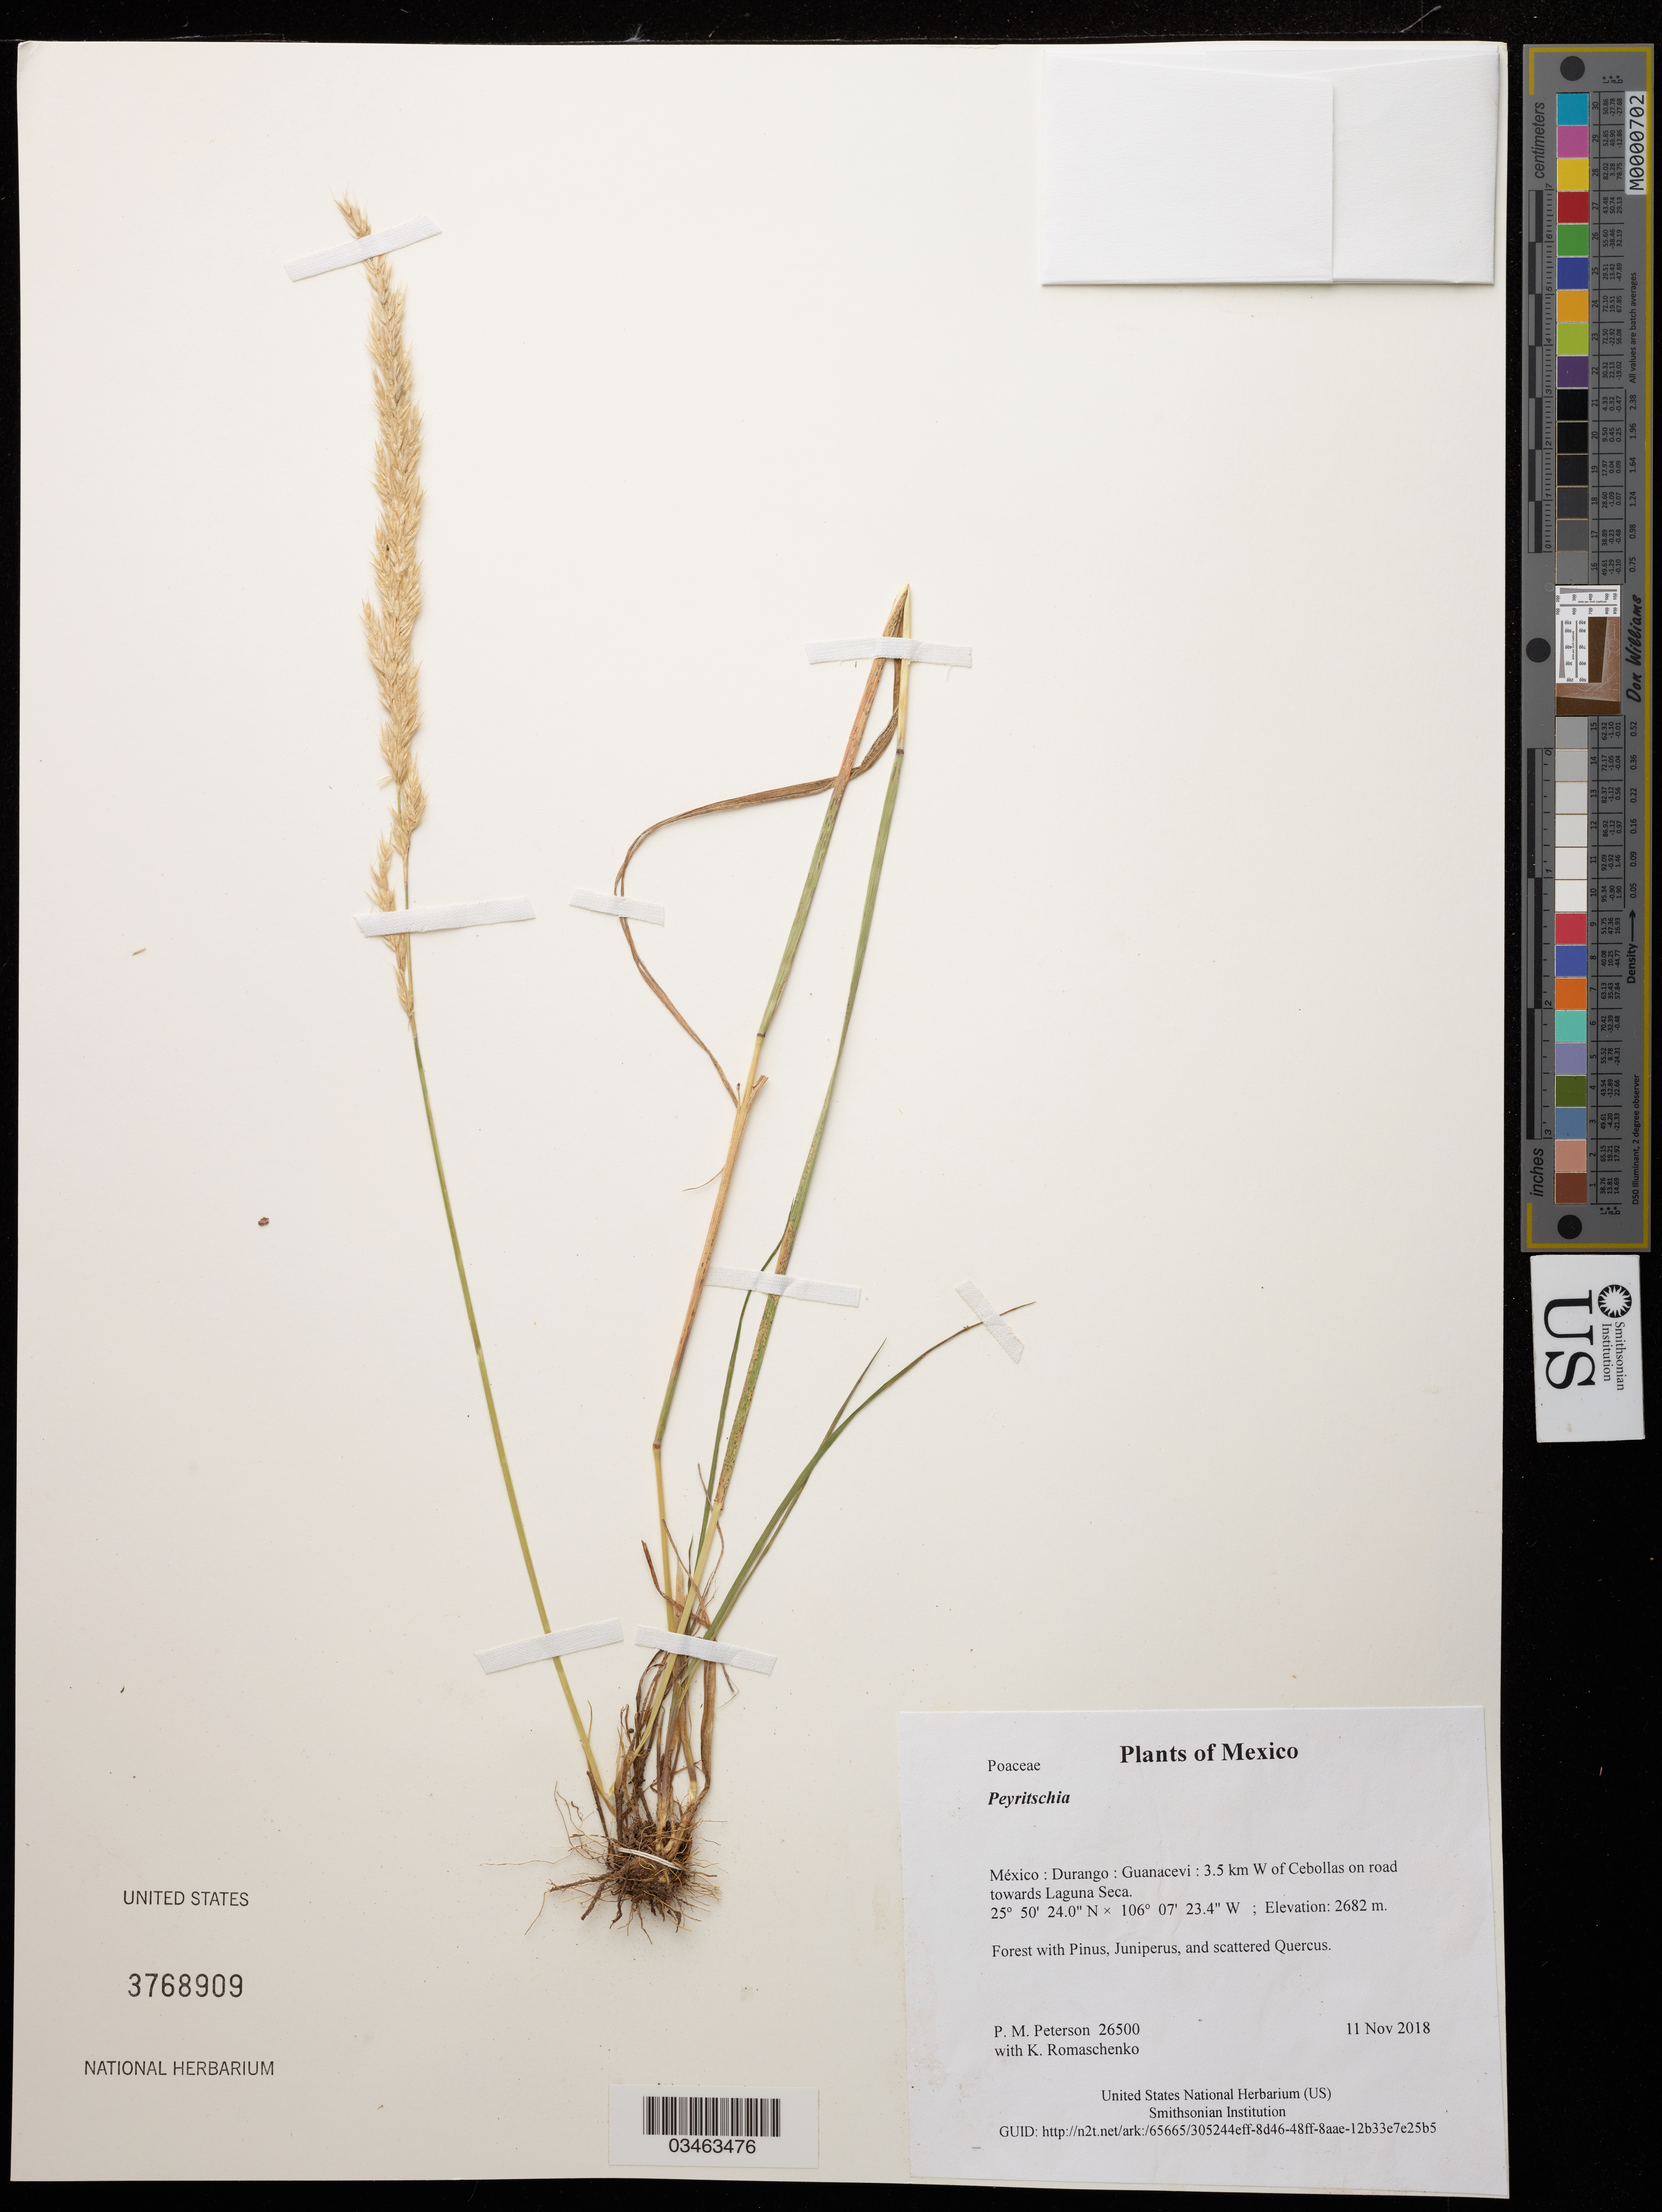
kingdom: Plantae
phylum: Tracheophyta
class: Liliopsida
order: Poales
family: Poaceae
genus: Peyritschia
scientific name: Peyritschia sp.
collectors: P. M. Peterson & K. Romaschenko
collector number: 26500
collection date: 2018-11-11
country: México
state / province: Durango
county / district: Guanacevi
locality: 3.5 km W of Cebollas on road towards Laguna Seca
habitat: Forest with Pinus, Juniperus, and scattered Quercus.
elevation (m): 2682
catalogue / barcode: US 3768909